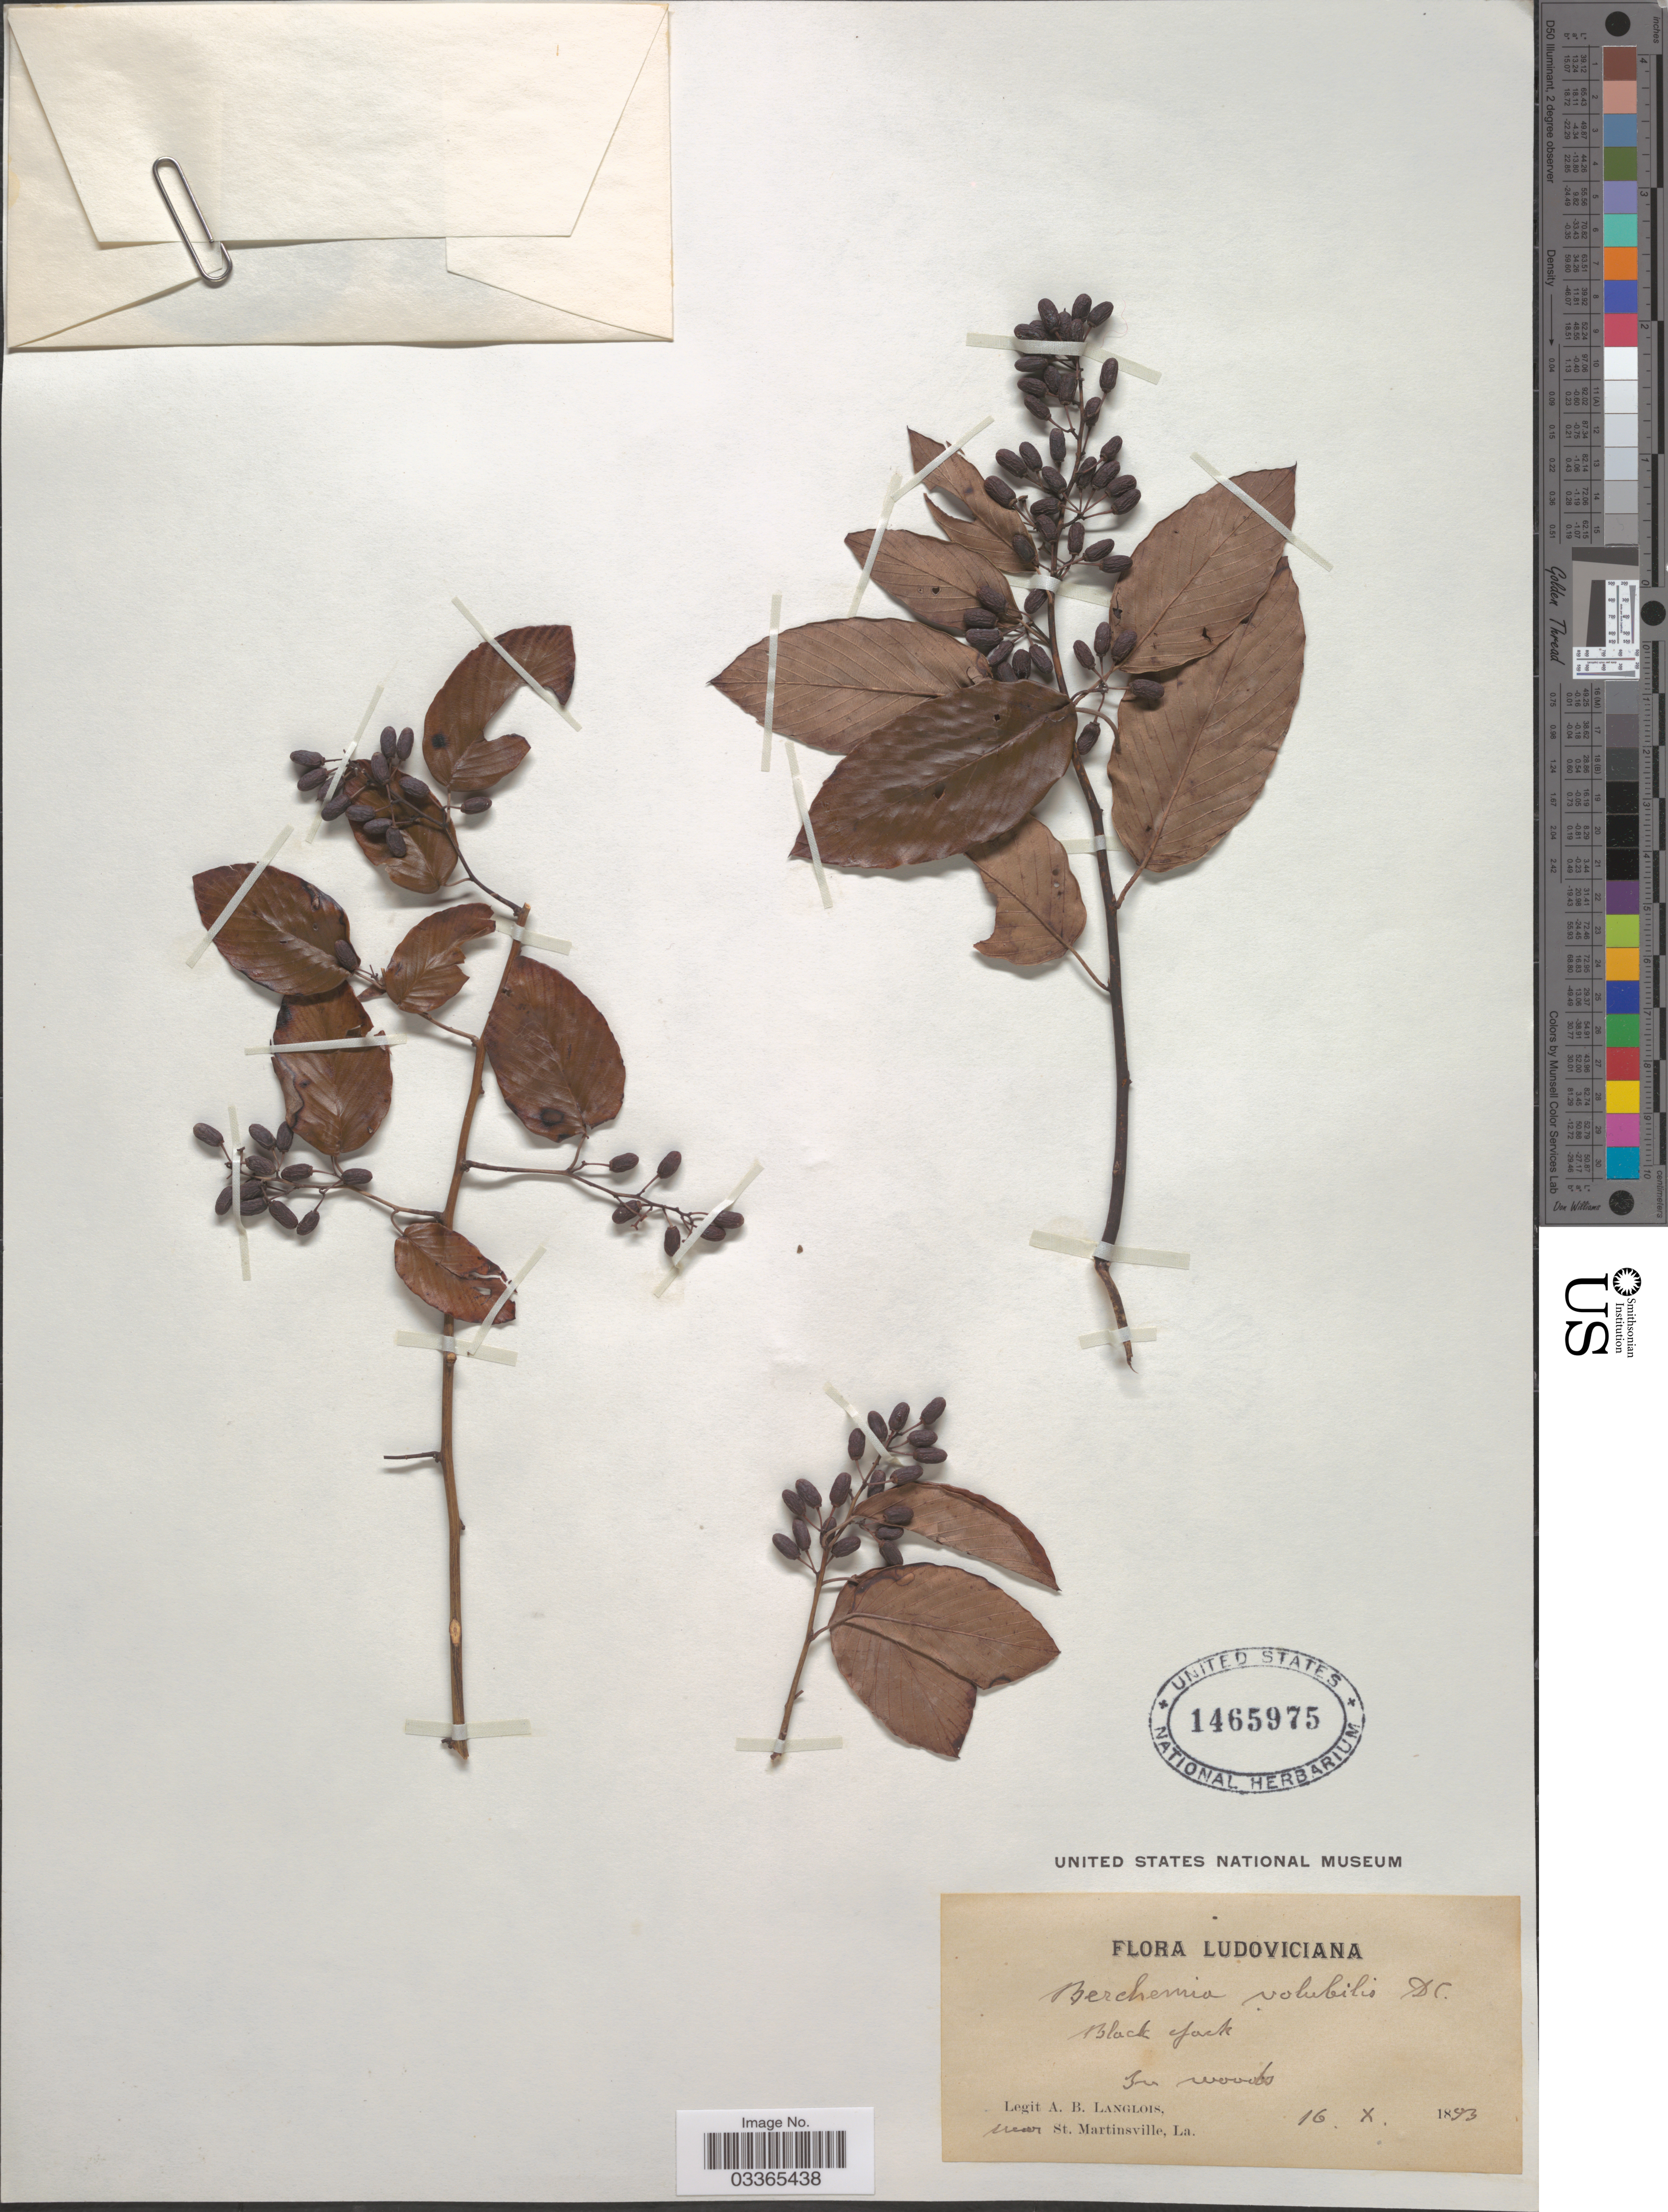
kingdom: Plantae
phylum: Tracheophyta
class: Magnoliopsida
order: Rosales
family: Rhamnaceae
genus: Berchemia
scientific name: Berchemia scandens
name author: (Hill) K. Koch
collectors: A. Langlois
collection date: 1893-10-16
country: United States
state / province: Louisiana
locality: Ludoviciana. Black Jack. Near St. Martinsville.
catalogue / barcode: US 1465975